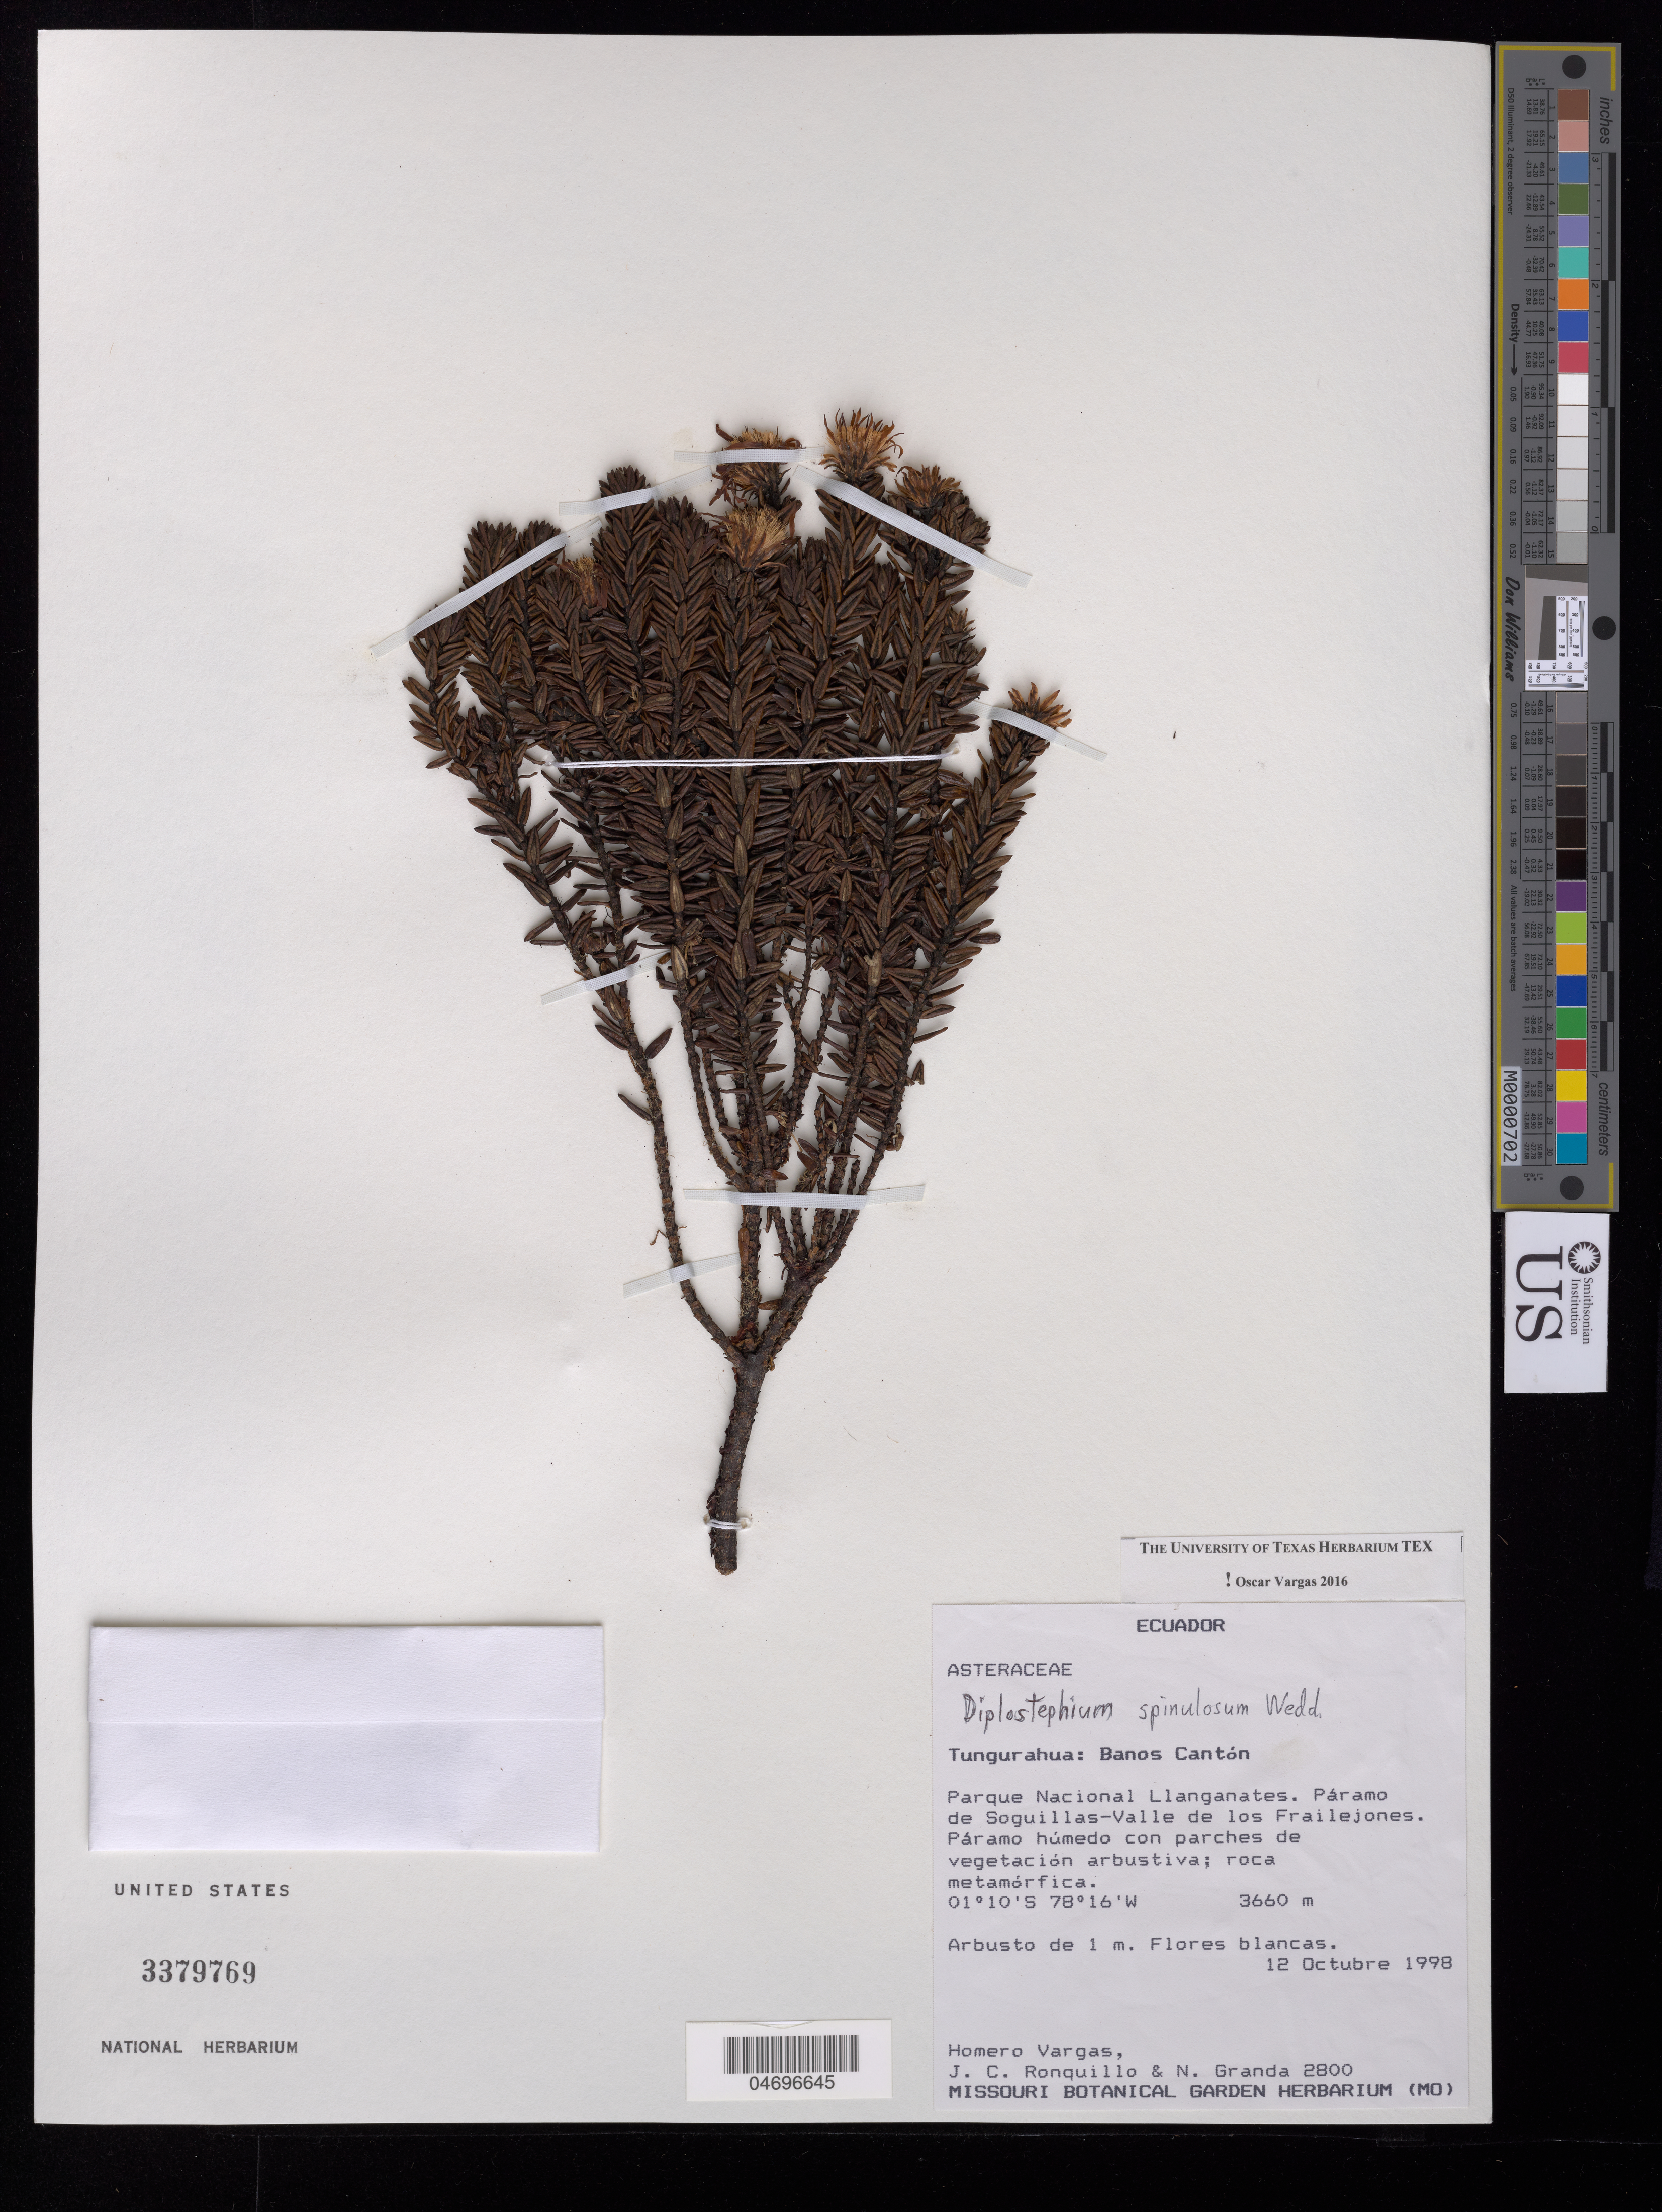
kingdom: Plantae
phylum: Tracheophyta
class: Magnoliopsida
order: Asterales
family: Asteraceae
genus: Diplostephium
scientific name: Diplostephium spinulosum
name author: Wedd.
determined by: Vargas, Oscar M.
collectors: H. Vargas, J. Ronquillo & N. Granda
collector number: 2800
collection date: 1998-10-12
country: Ecuador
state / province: Tungurahua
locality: Banos Canton, Parque Nacional Llanganates. Paramo de Soguillas-Valle de los Frailejones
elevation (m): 3660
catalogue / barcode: US 3379769